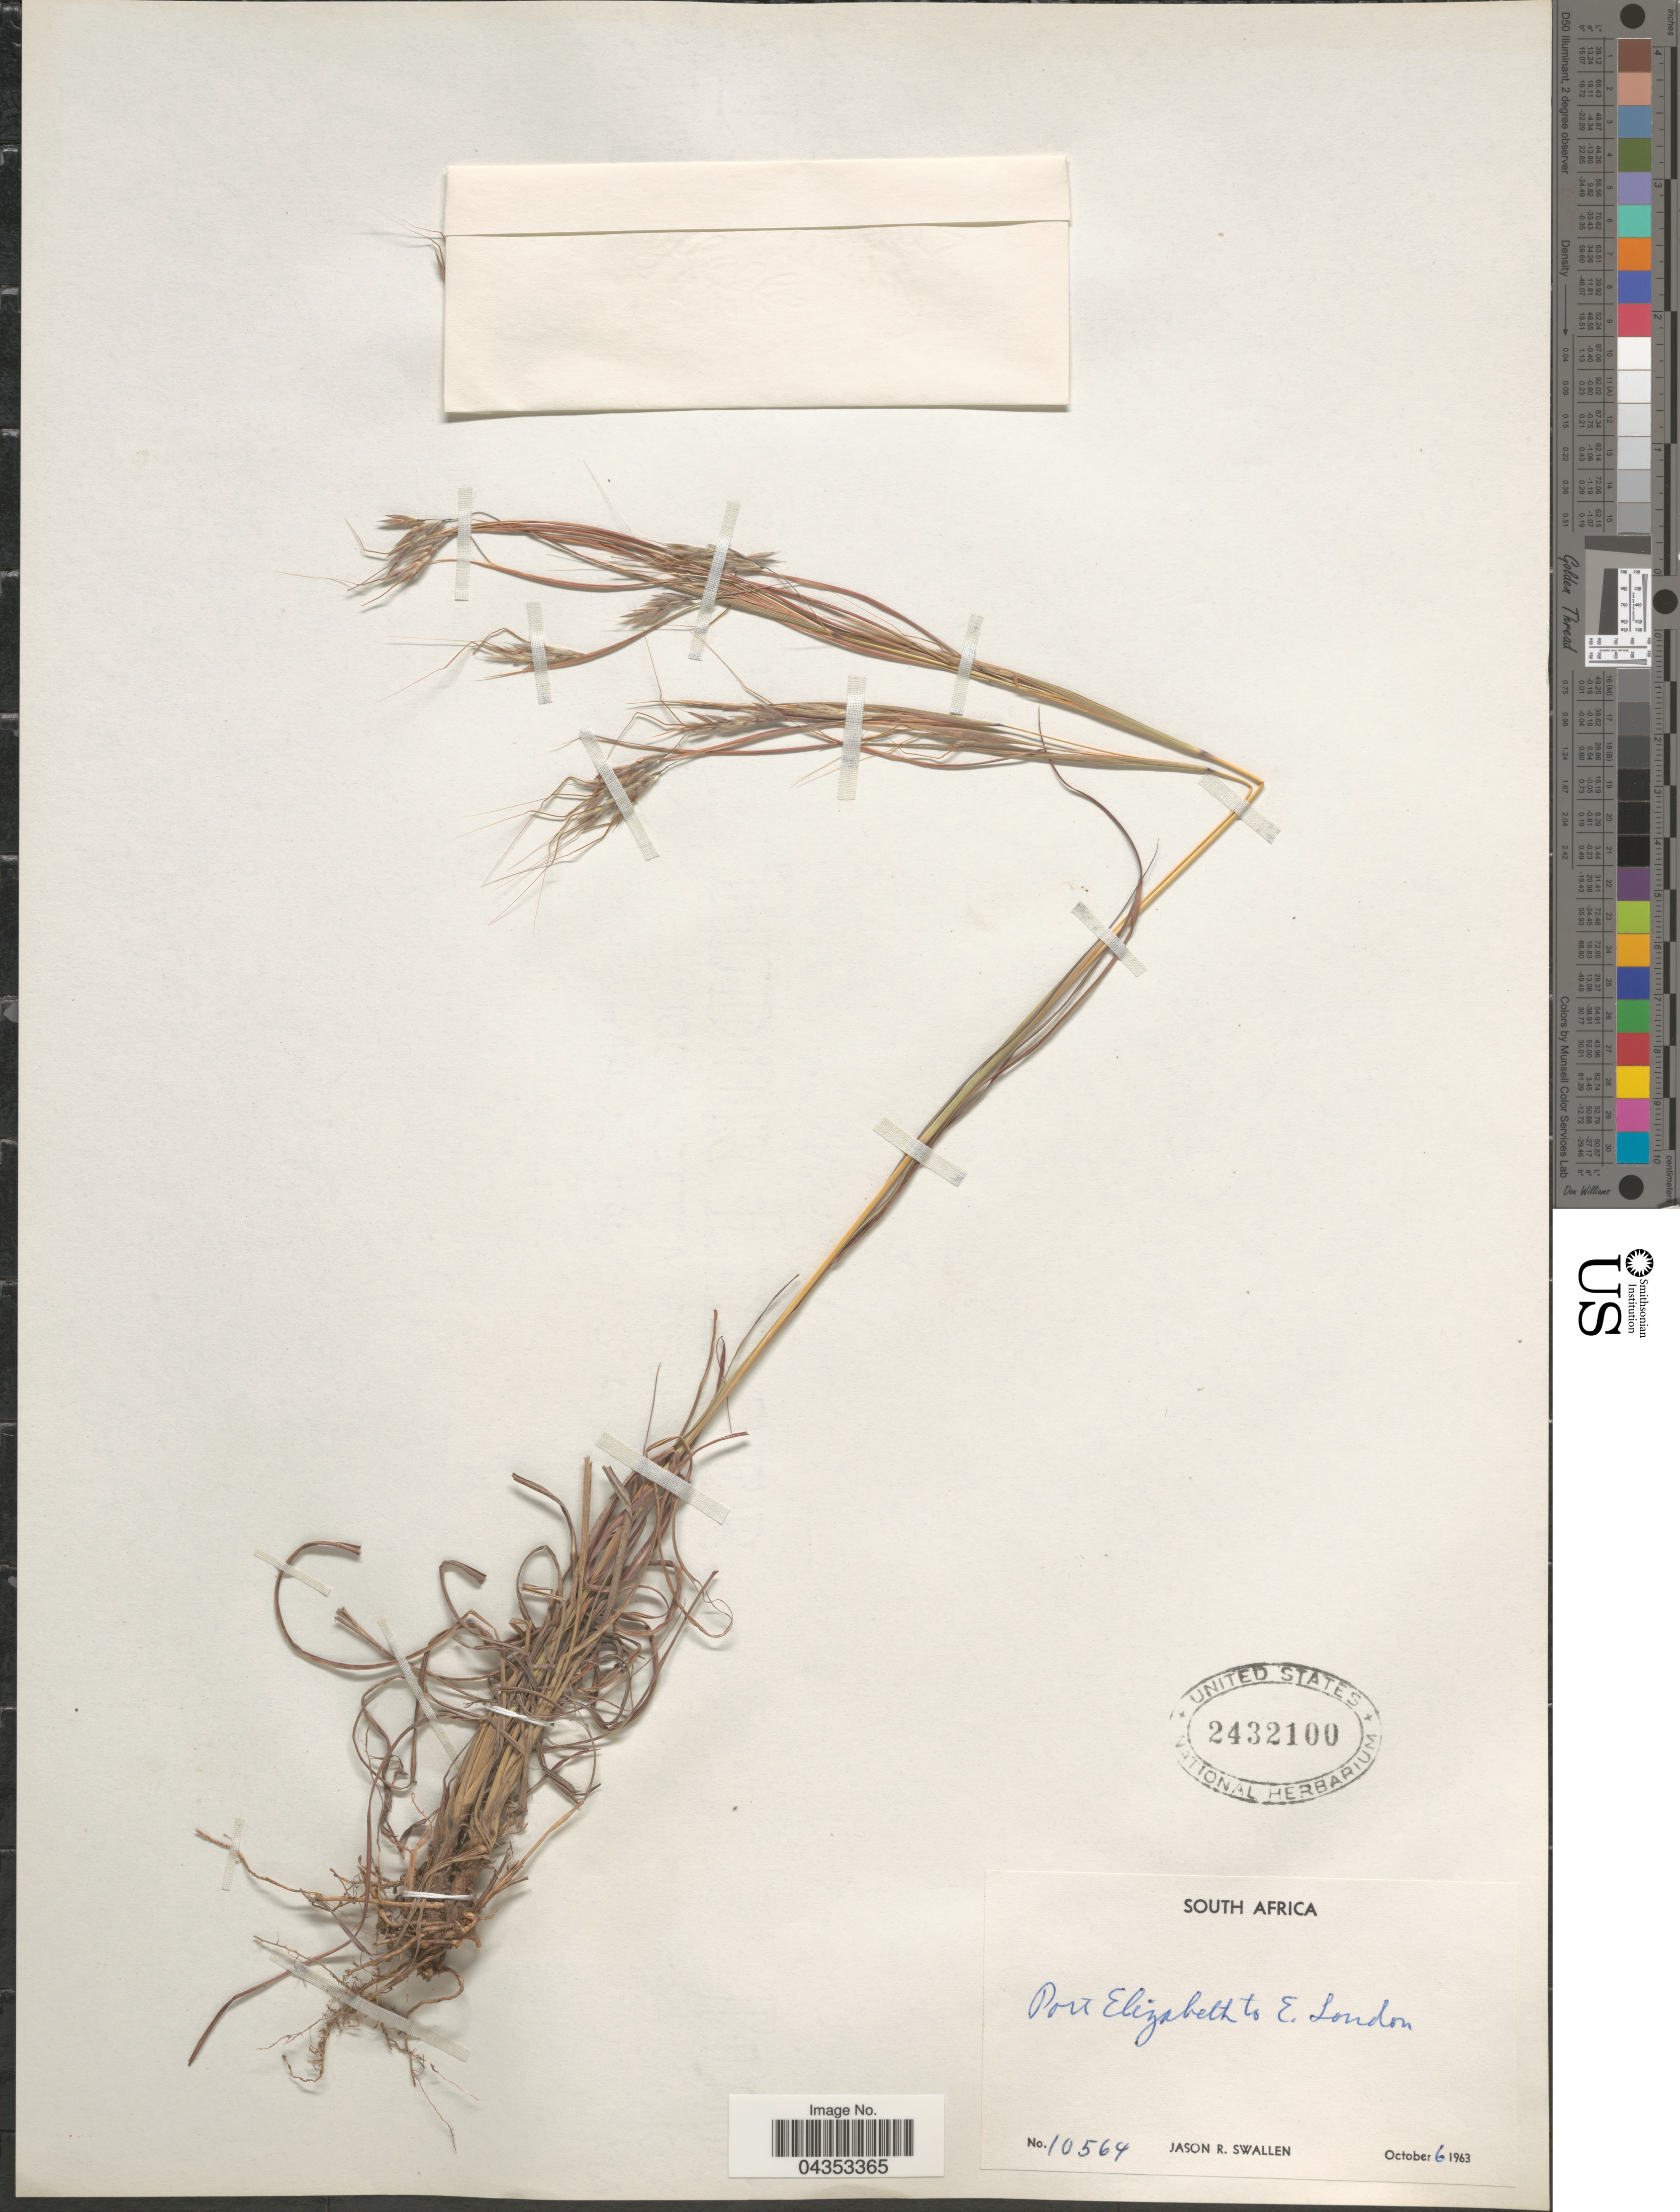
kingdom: Plantae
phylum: Tracheophyta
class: Liliopsida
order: Poales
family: Poaceae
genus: Hyparrhenia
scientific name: Hyparrhenia filipendula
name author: (Hochr.) Stapf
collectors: J. R. Swallen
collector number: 10564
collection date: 1963-10-06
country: South Africa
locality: Port Elizabeth to E. London.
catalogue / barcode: US 2432100